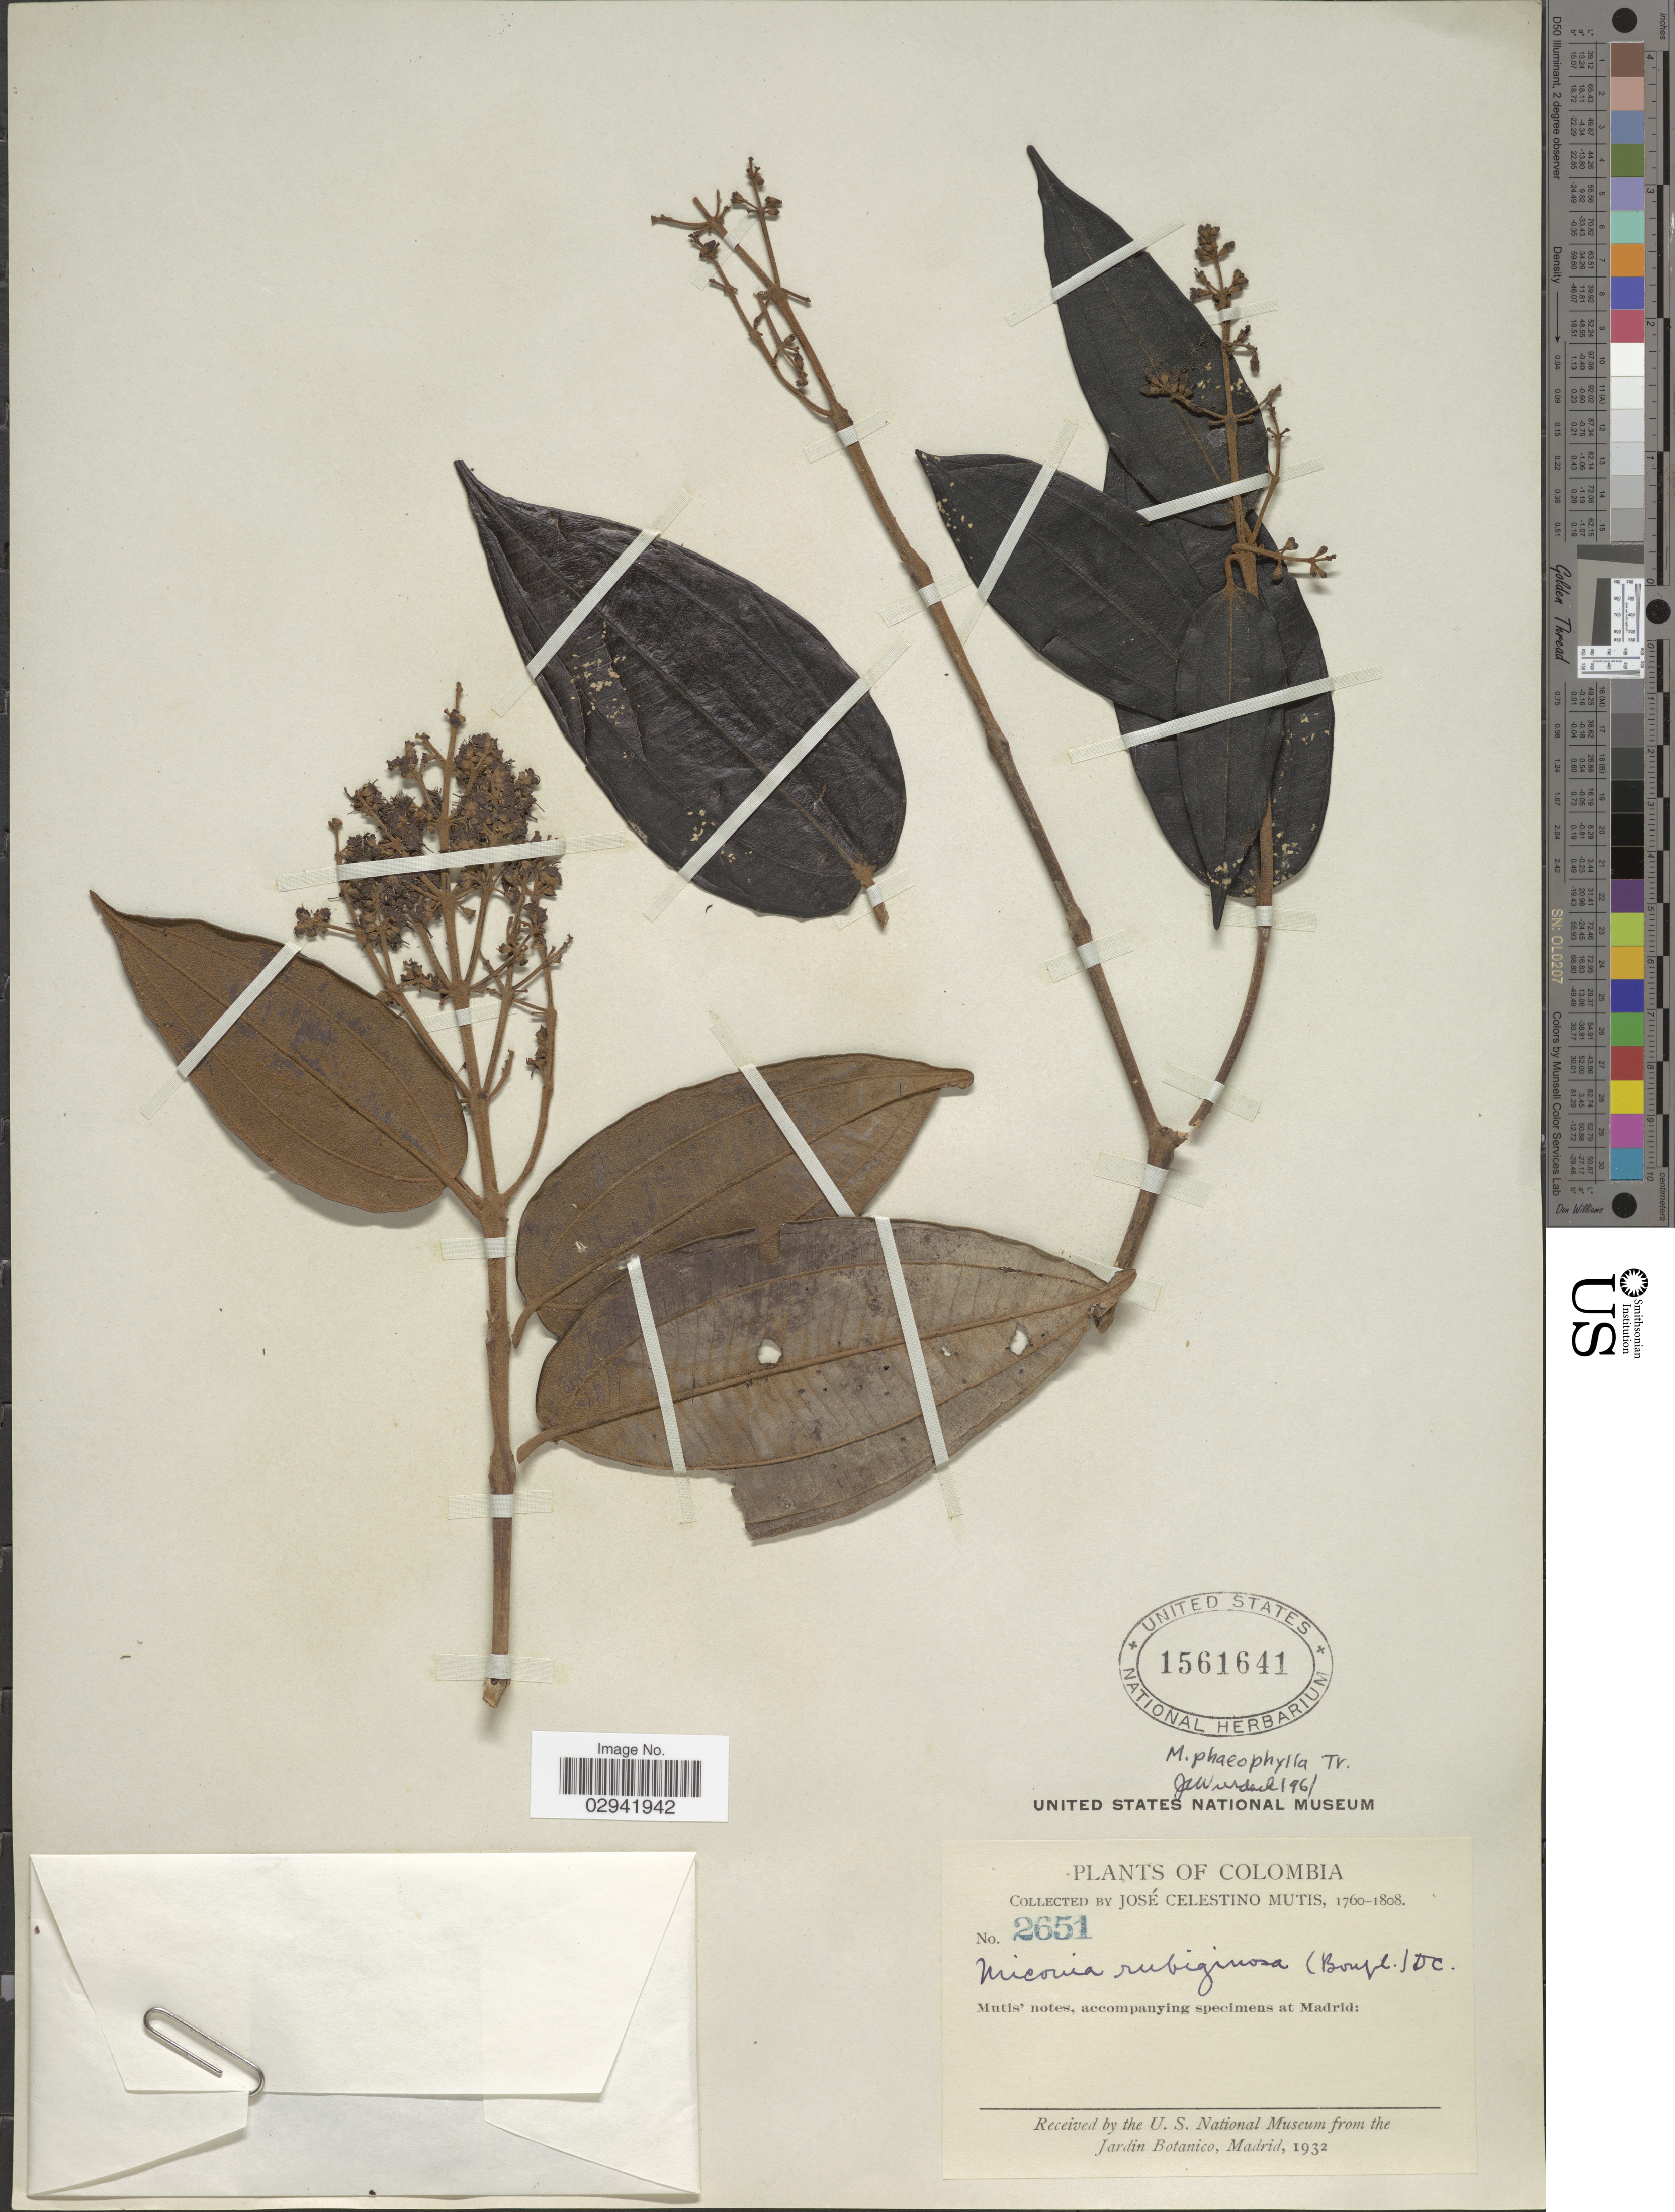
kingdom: Plantae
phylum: Tracheophyta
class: Magnoliopsida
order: Myrtales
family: Melastomataceae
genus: Miconia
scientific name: Miconia phaeophylla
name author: Triana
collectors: J. C. B. Mutis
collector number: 2651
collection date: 1760/1808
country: Colombia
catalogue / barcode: US 1561641